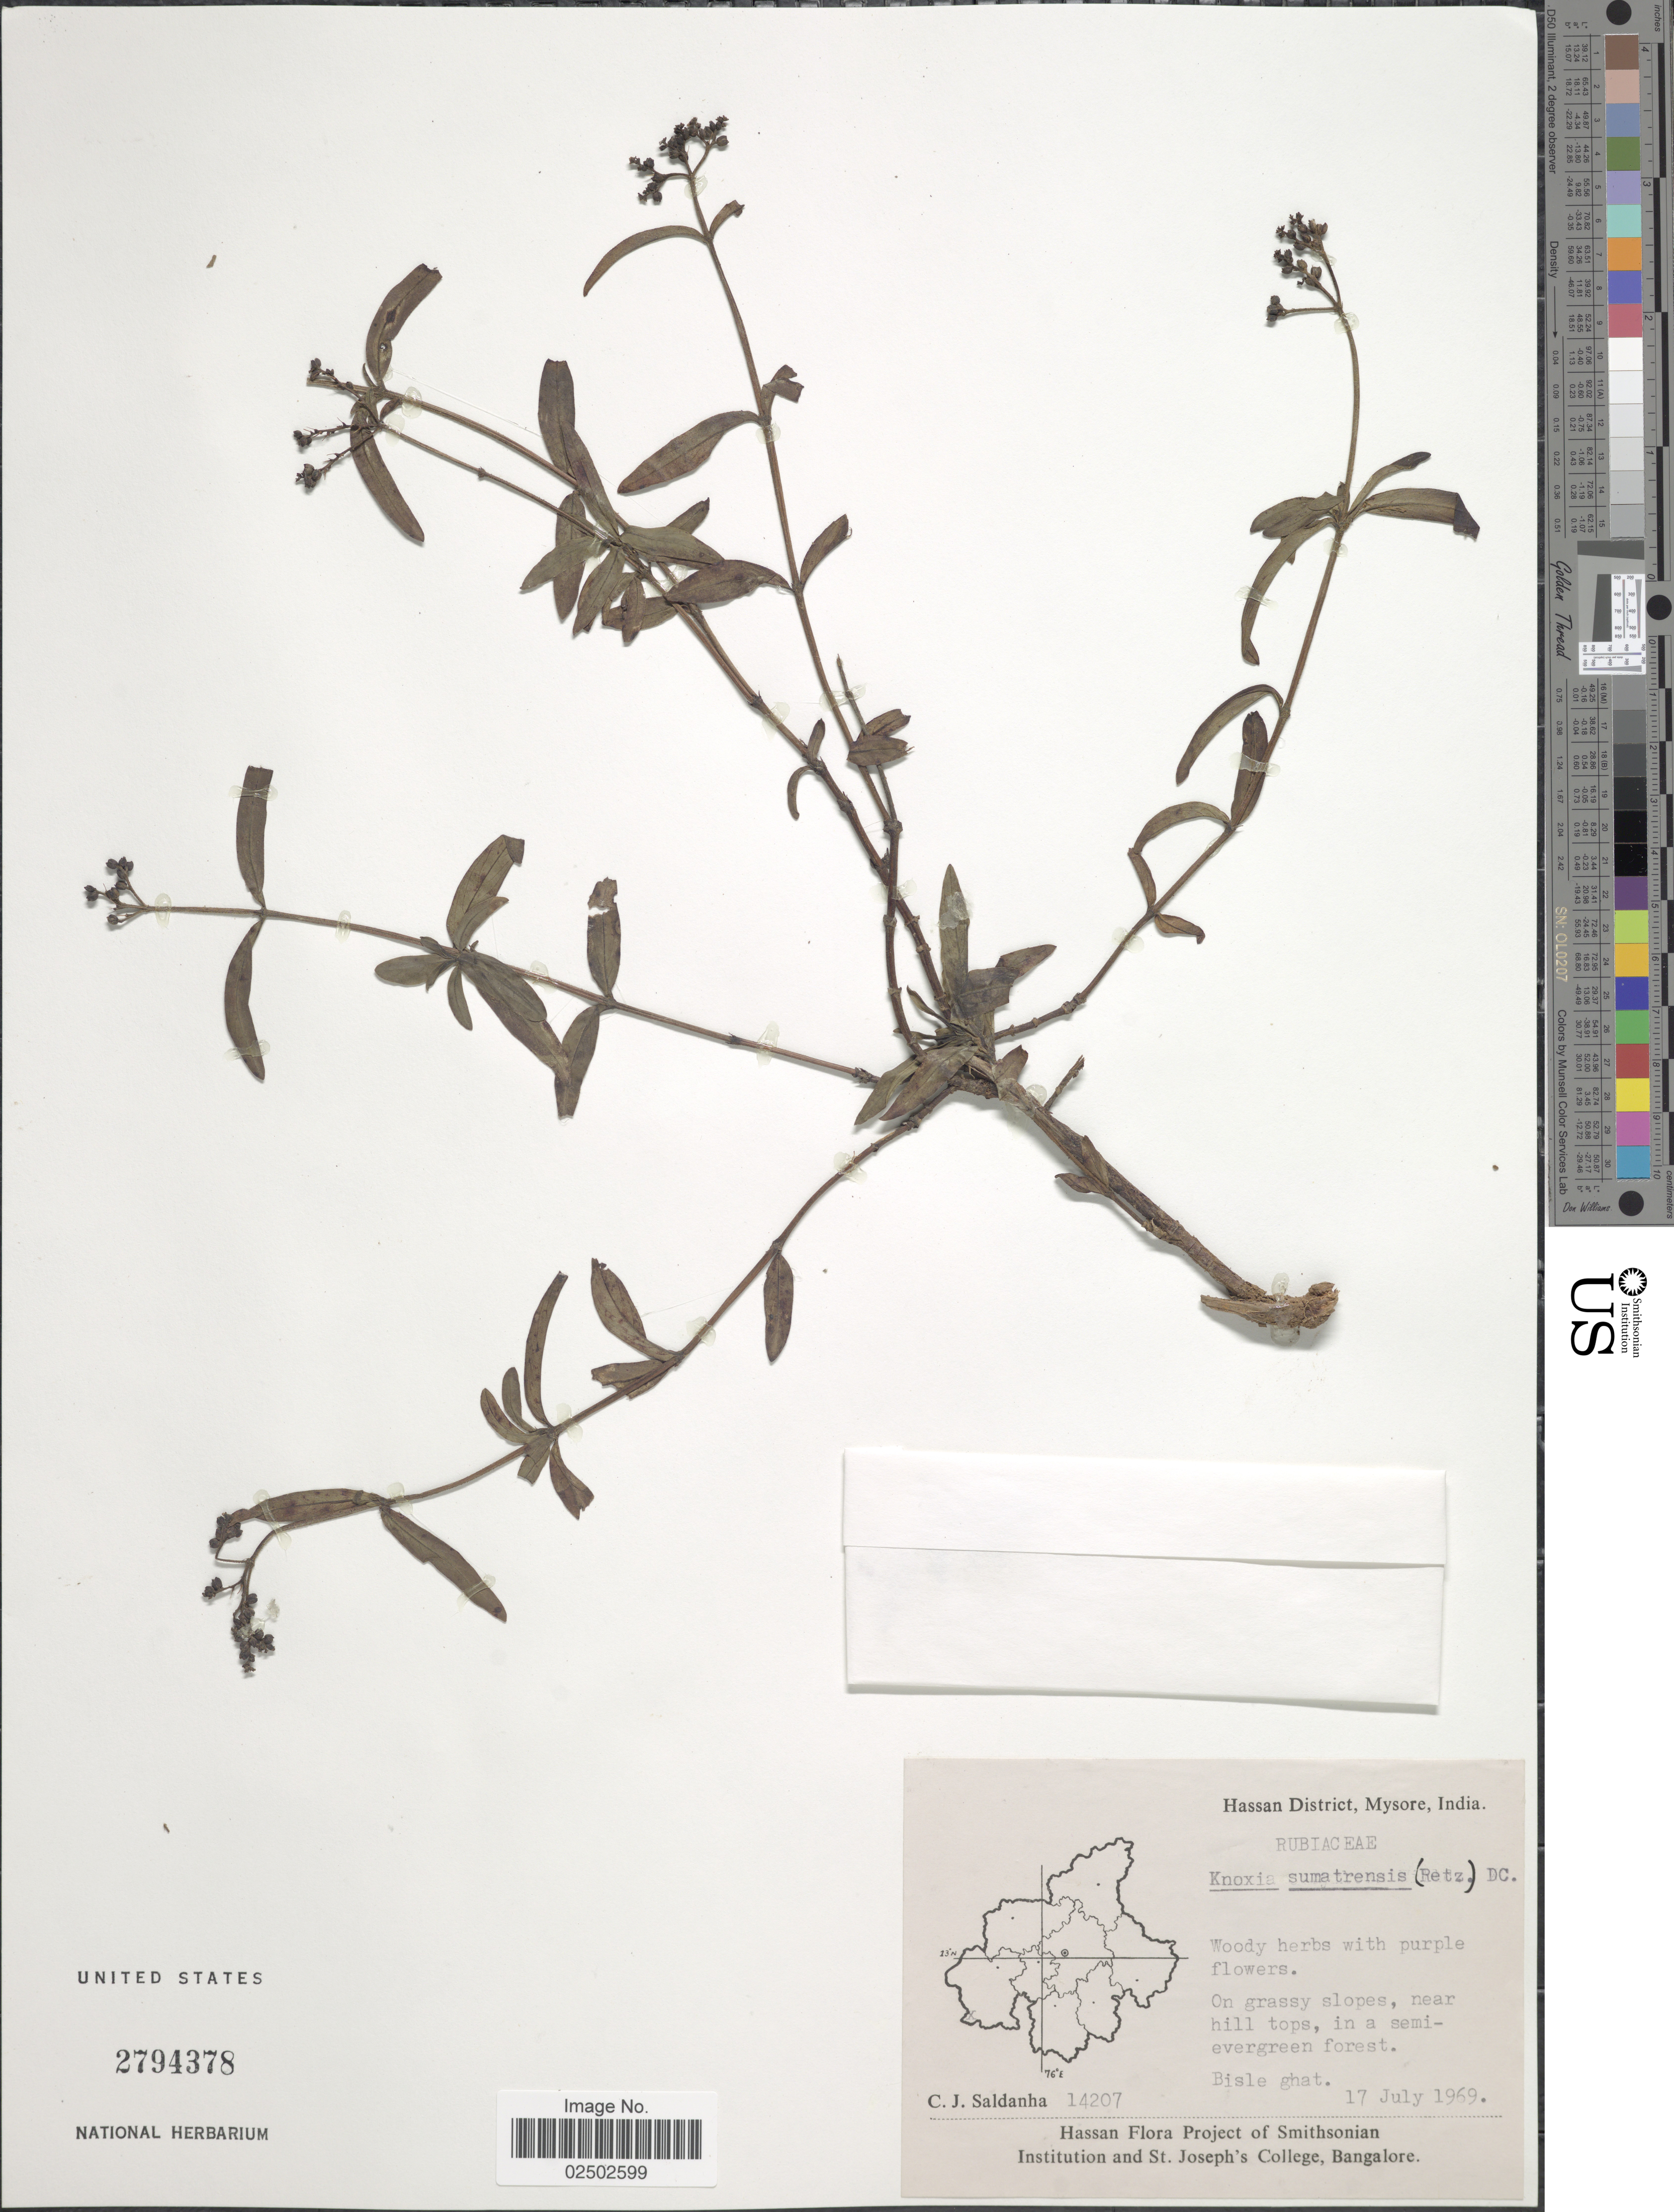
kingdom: Plantae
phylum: Tracheophyta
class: Magnoliopsida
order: Gentianales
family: Rubiaceae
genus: Knoxia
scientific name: Knoxia sumatrensis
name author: (Retz.) DC.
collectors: C. J. Saldanha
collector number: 14207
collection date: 1969-07-17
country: India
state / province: Karnataka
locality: Hassan District, Mysore, Bisle ghat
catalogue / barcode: US 2794378